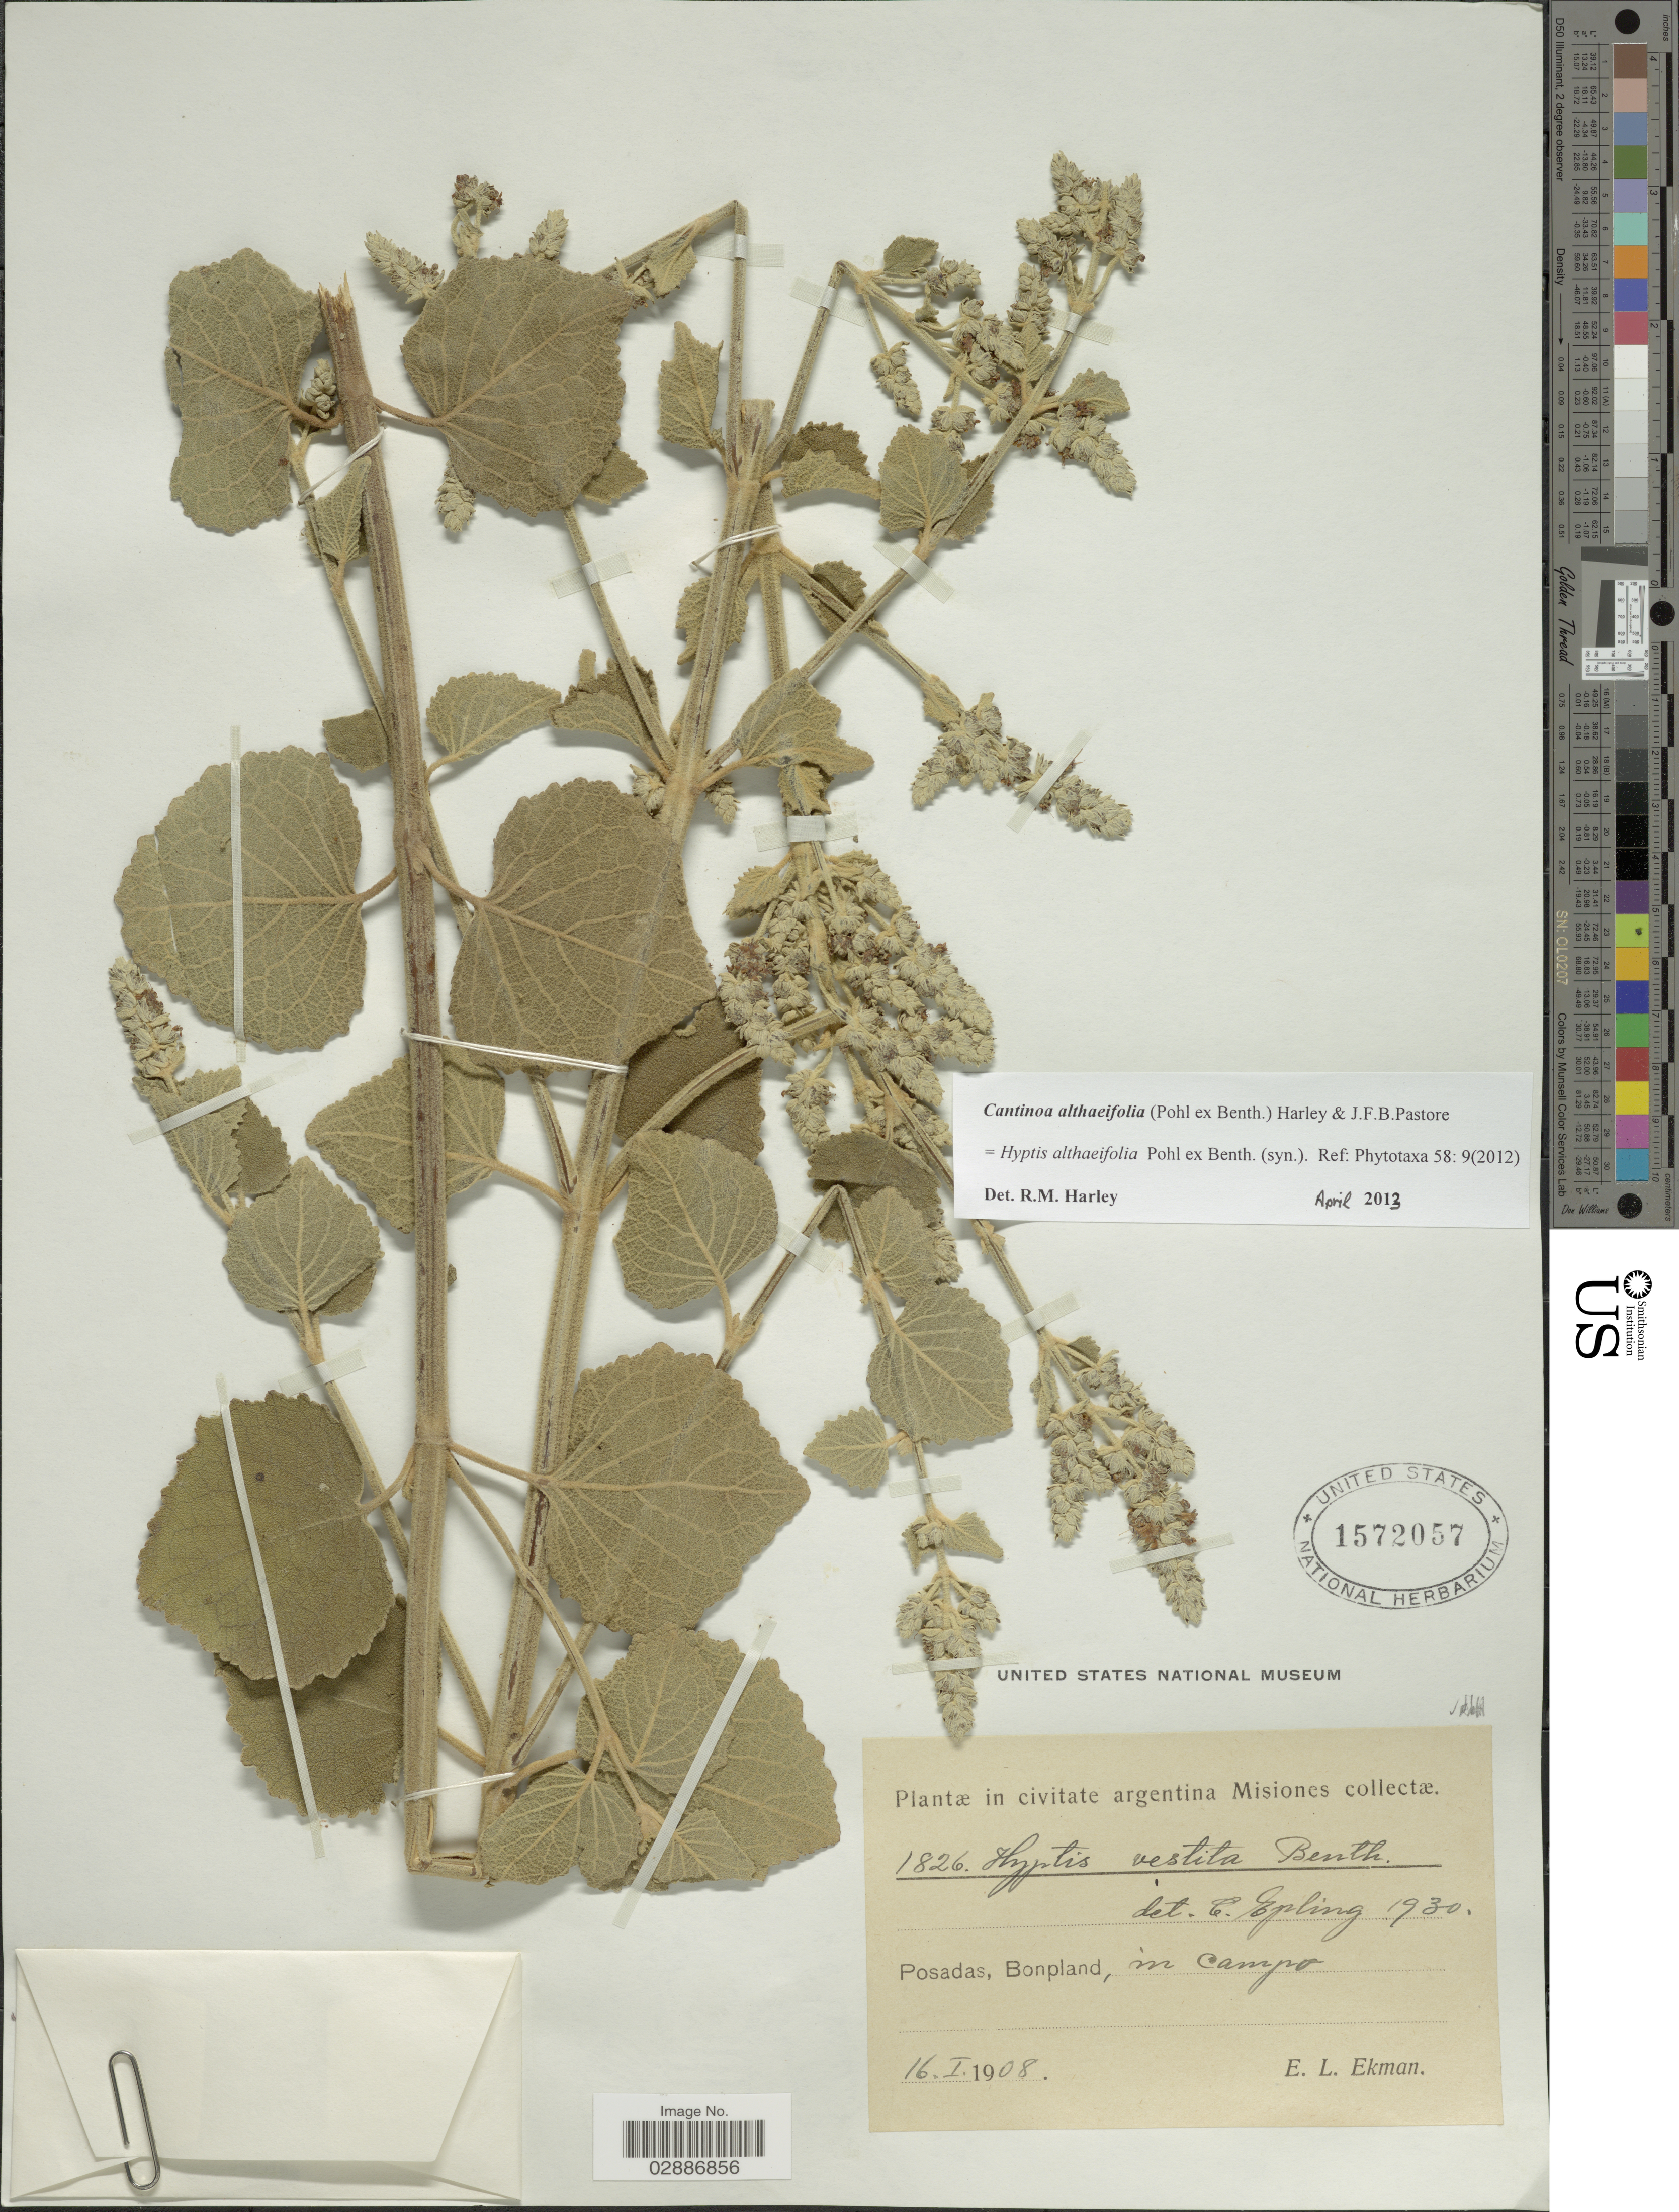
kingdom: Plantae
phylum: Tracheophyta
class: Magnoliopsida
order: Lamiales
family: Lamiaceae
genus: Cantinoa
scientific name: Cantinoa althaeifolia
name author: (Pohl ex Benth.) Harley & J.F.B. Pastore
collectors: E. L. Ekman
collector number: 1826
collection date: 1908-01-16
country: Argentina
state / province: Misiones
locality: In civitate argentina Misiones. Posadas, Bonpland, in campo.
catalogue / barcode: US 1572057